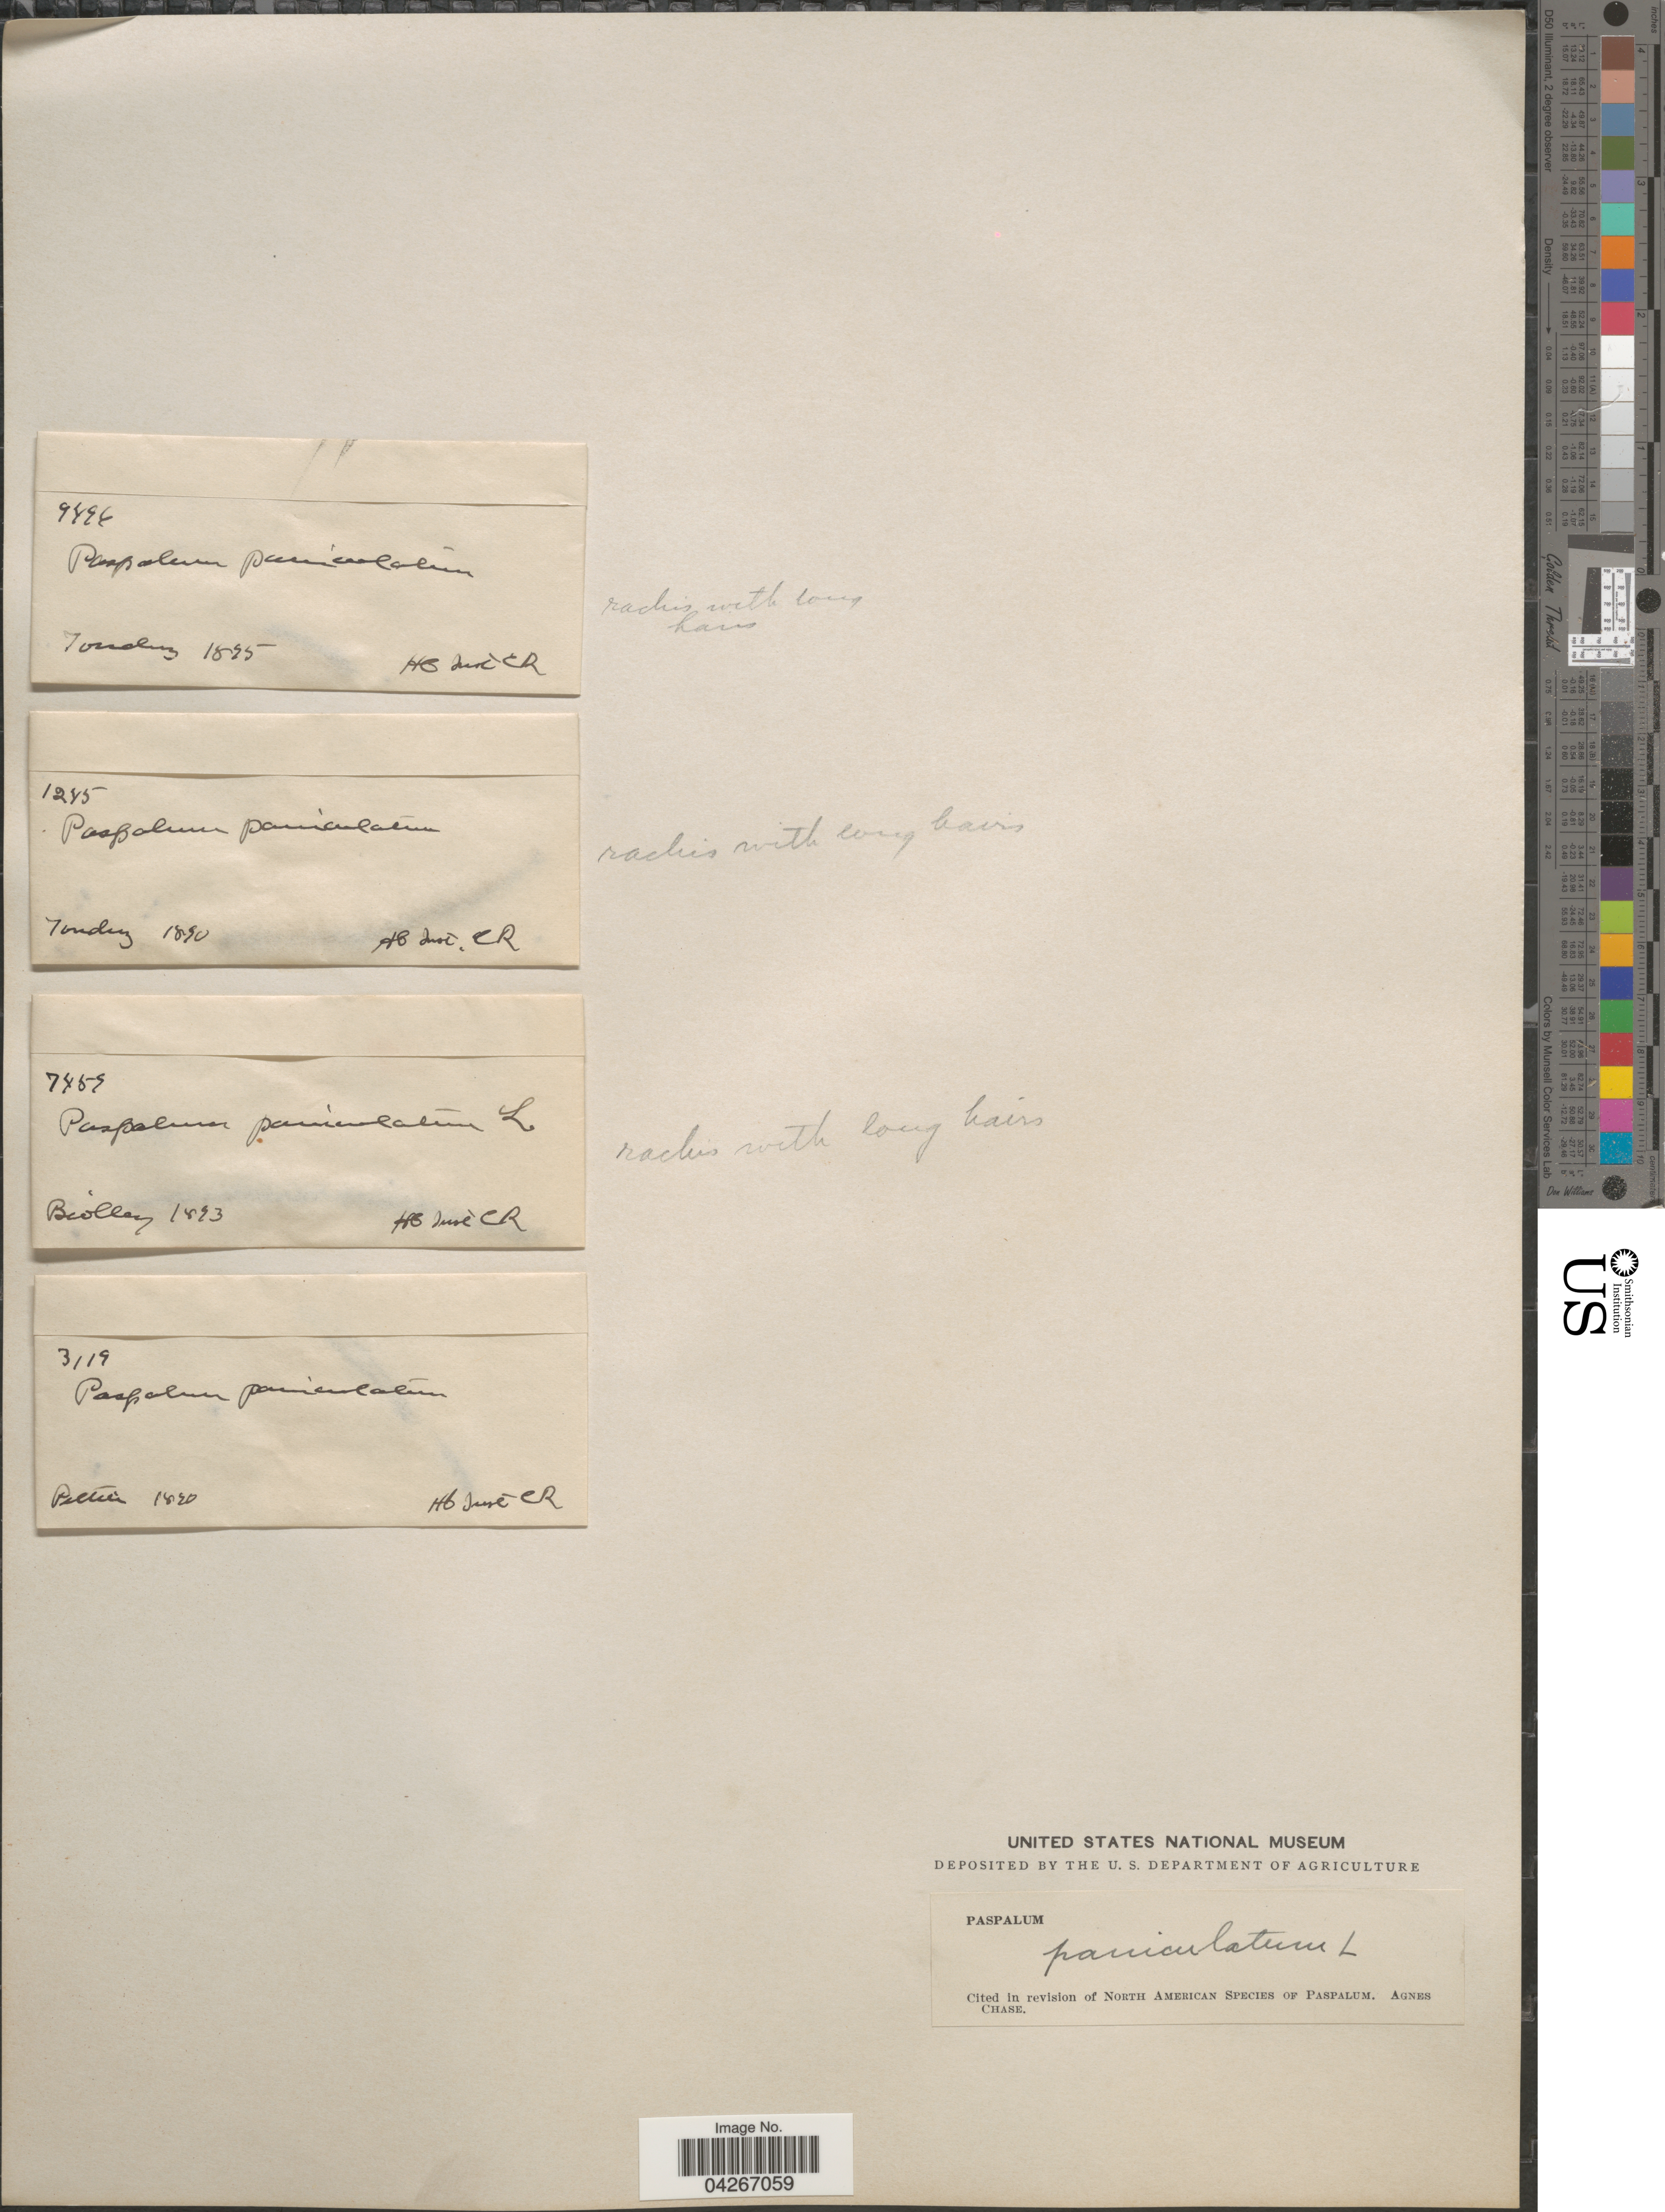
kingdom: Plantae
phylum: Tracheophyta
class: Liliopsida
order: Poales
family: Poaceae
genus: Paspalum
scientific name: Paspalum paniculatum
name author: L.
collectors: Pittier, --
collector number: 3119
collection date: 1820